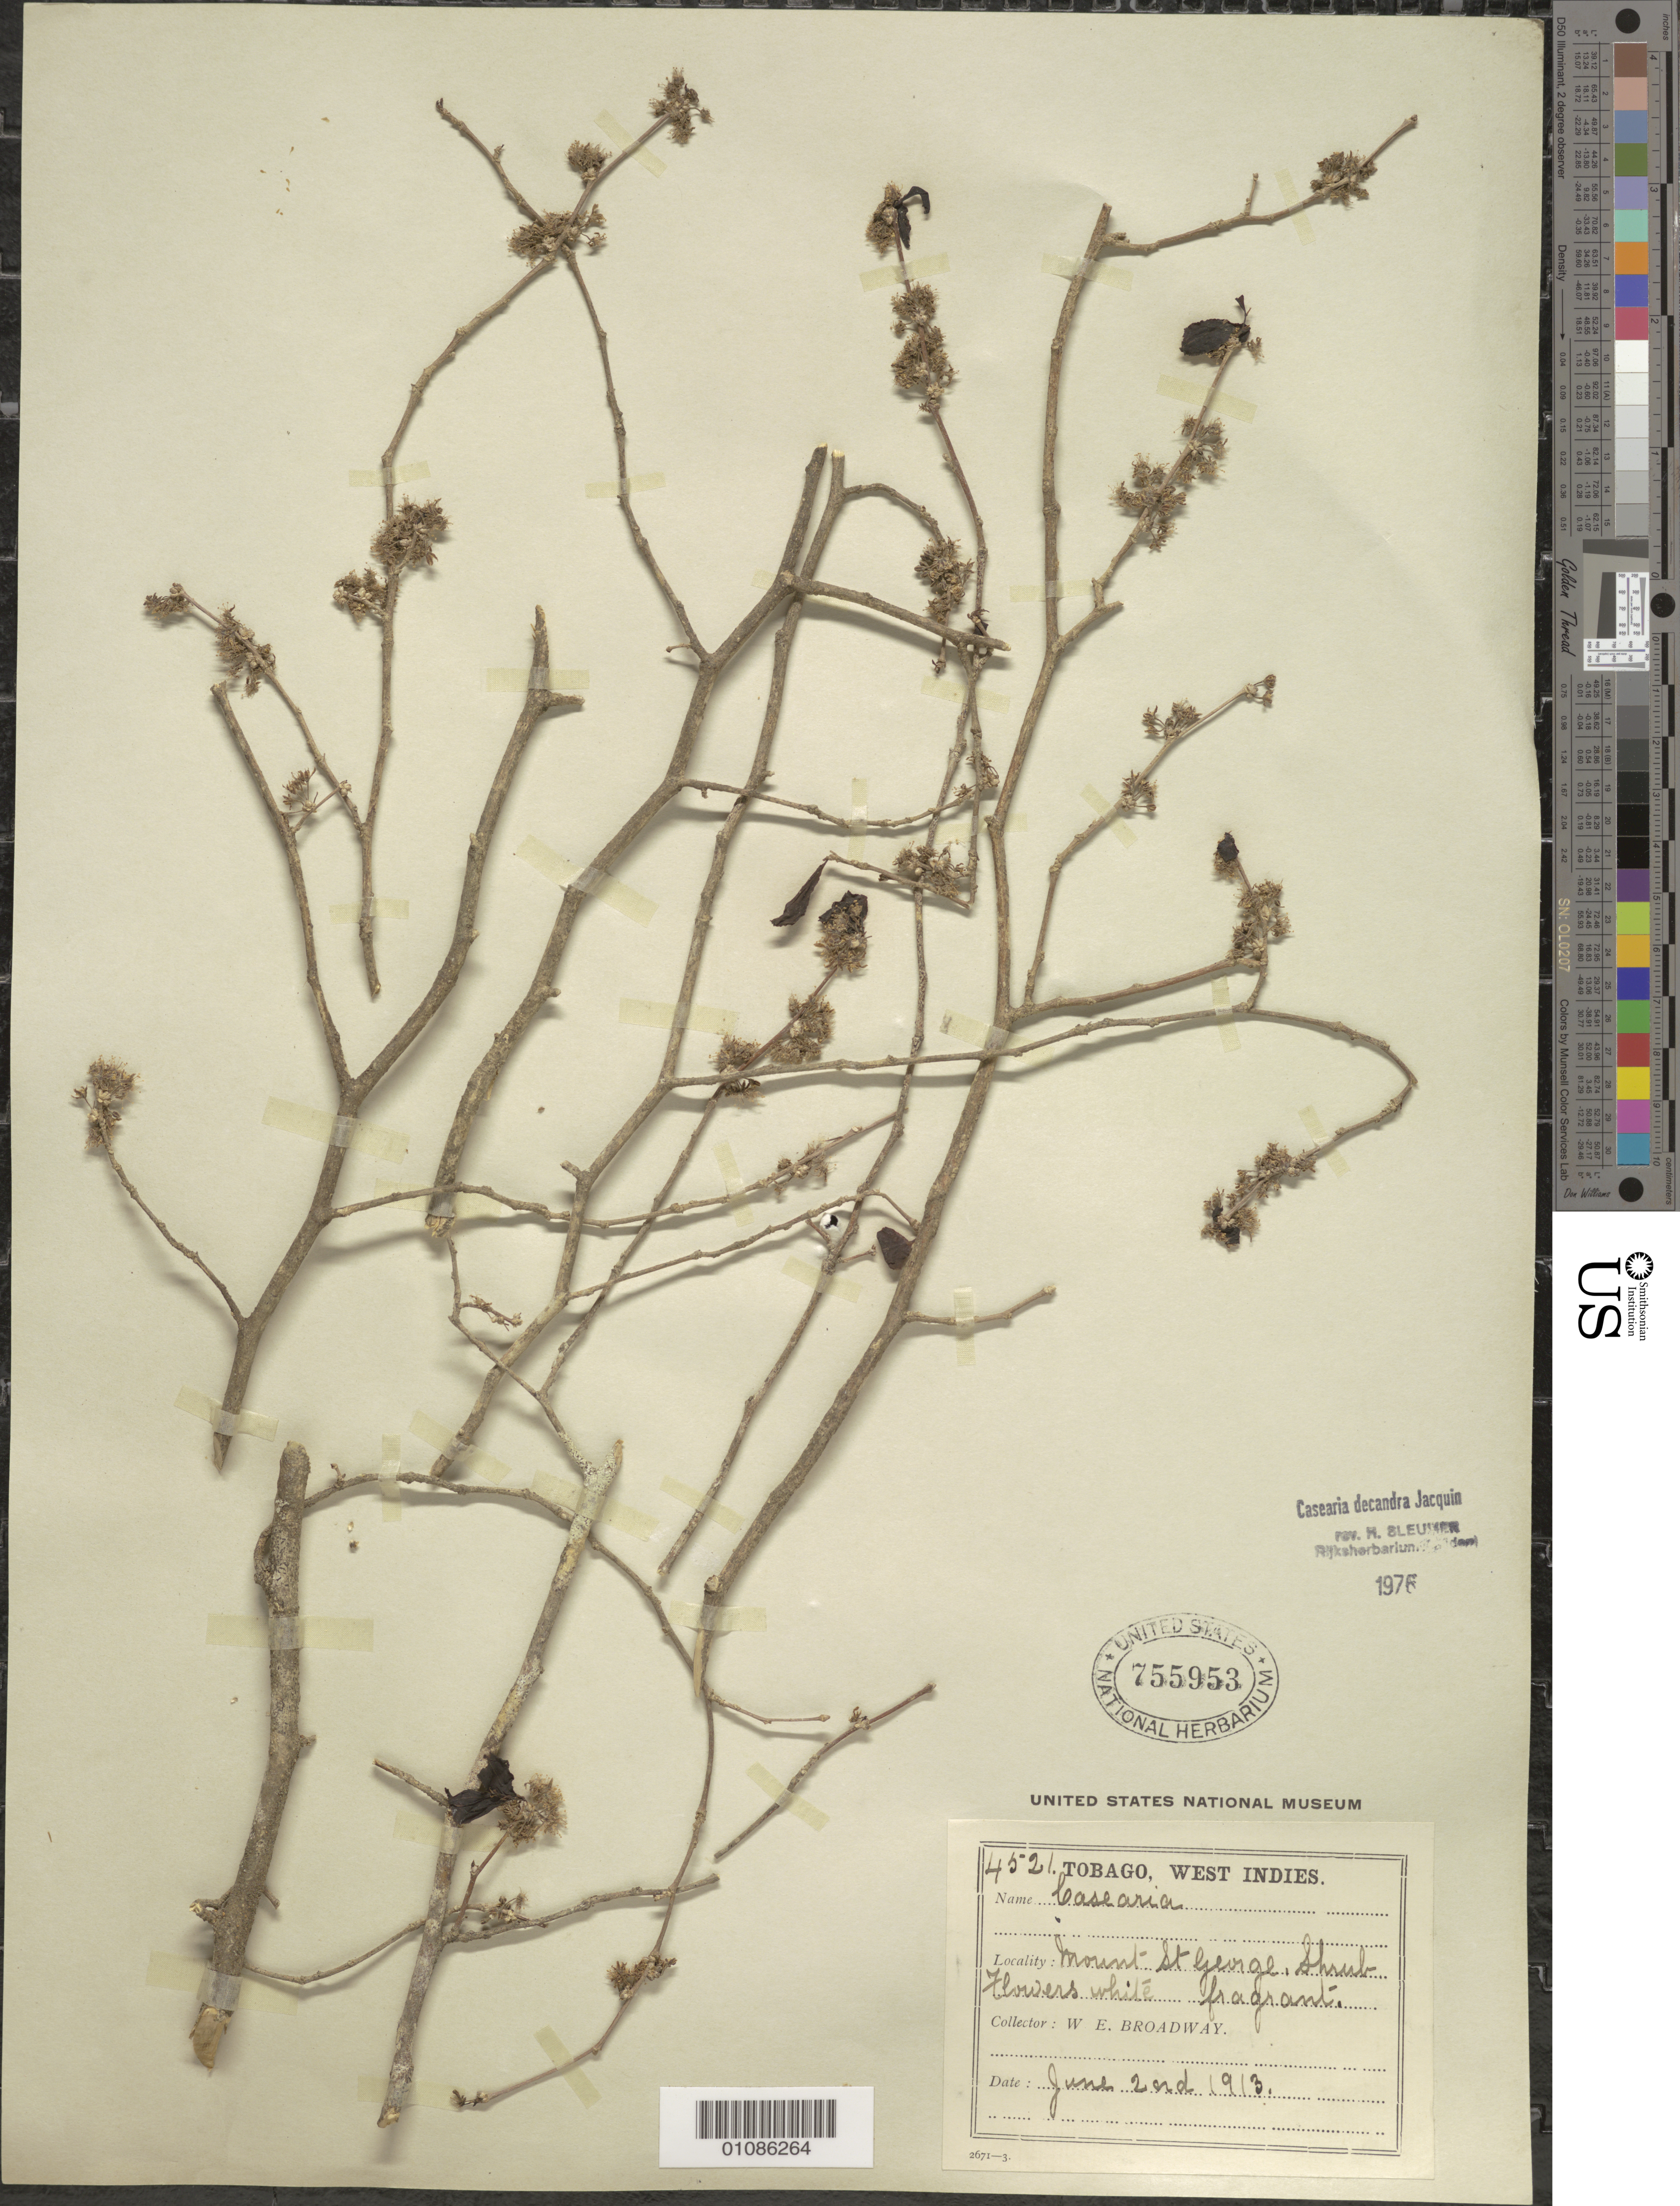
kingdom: Plantae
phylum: Tracheophyta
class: Magnoliopsida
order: Malpighiales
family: Salicaceae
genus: Casearia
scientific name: Casearia decandra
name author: Jacq.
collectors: W. E. Broadway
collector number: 4521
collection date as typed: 02 Jul 1913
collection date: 1913-07-02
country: Trinidad and Tobago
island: Tobago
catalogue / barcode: US 755953